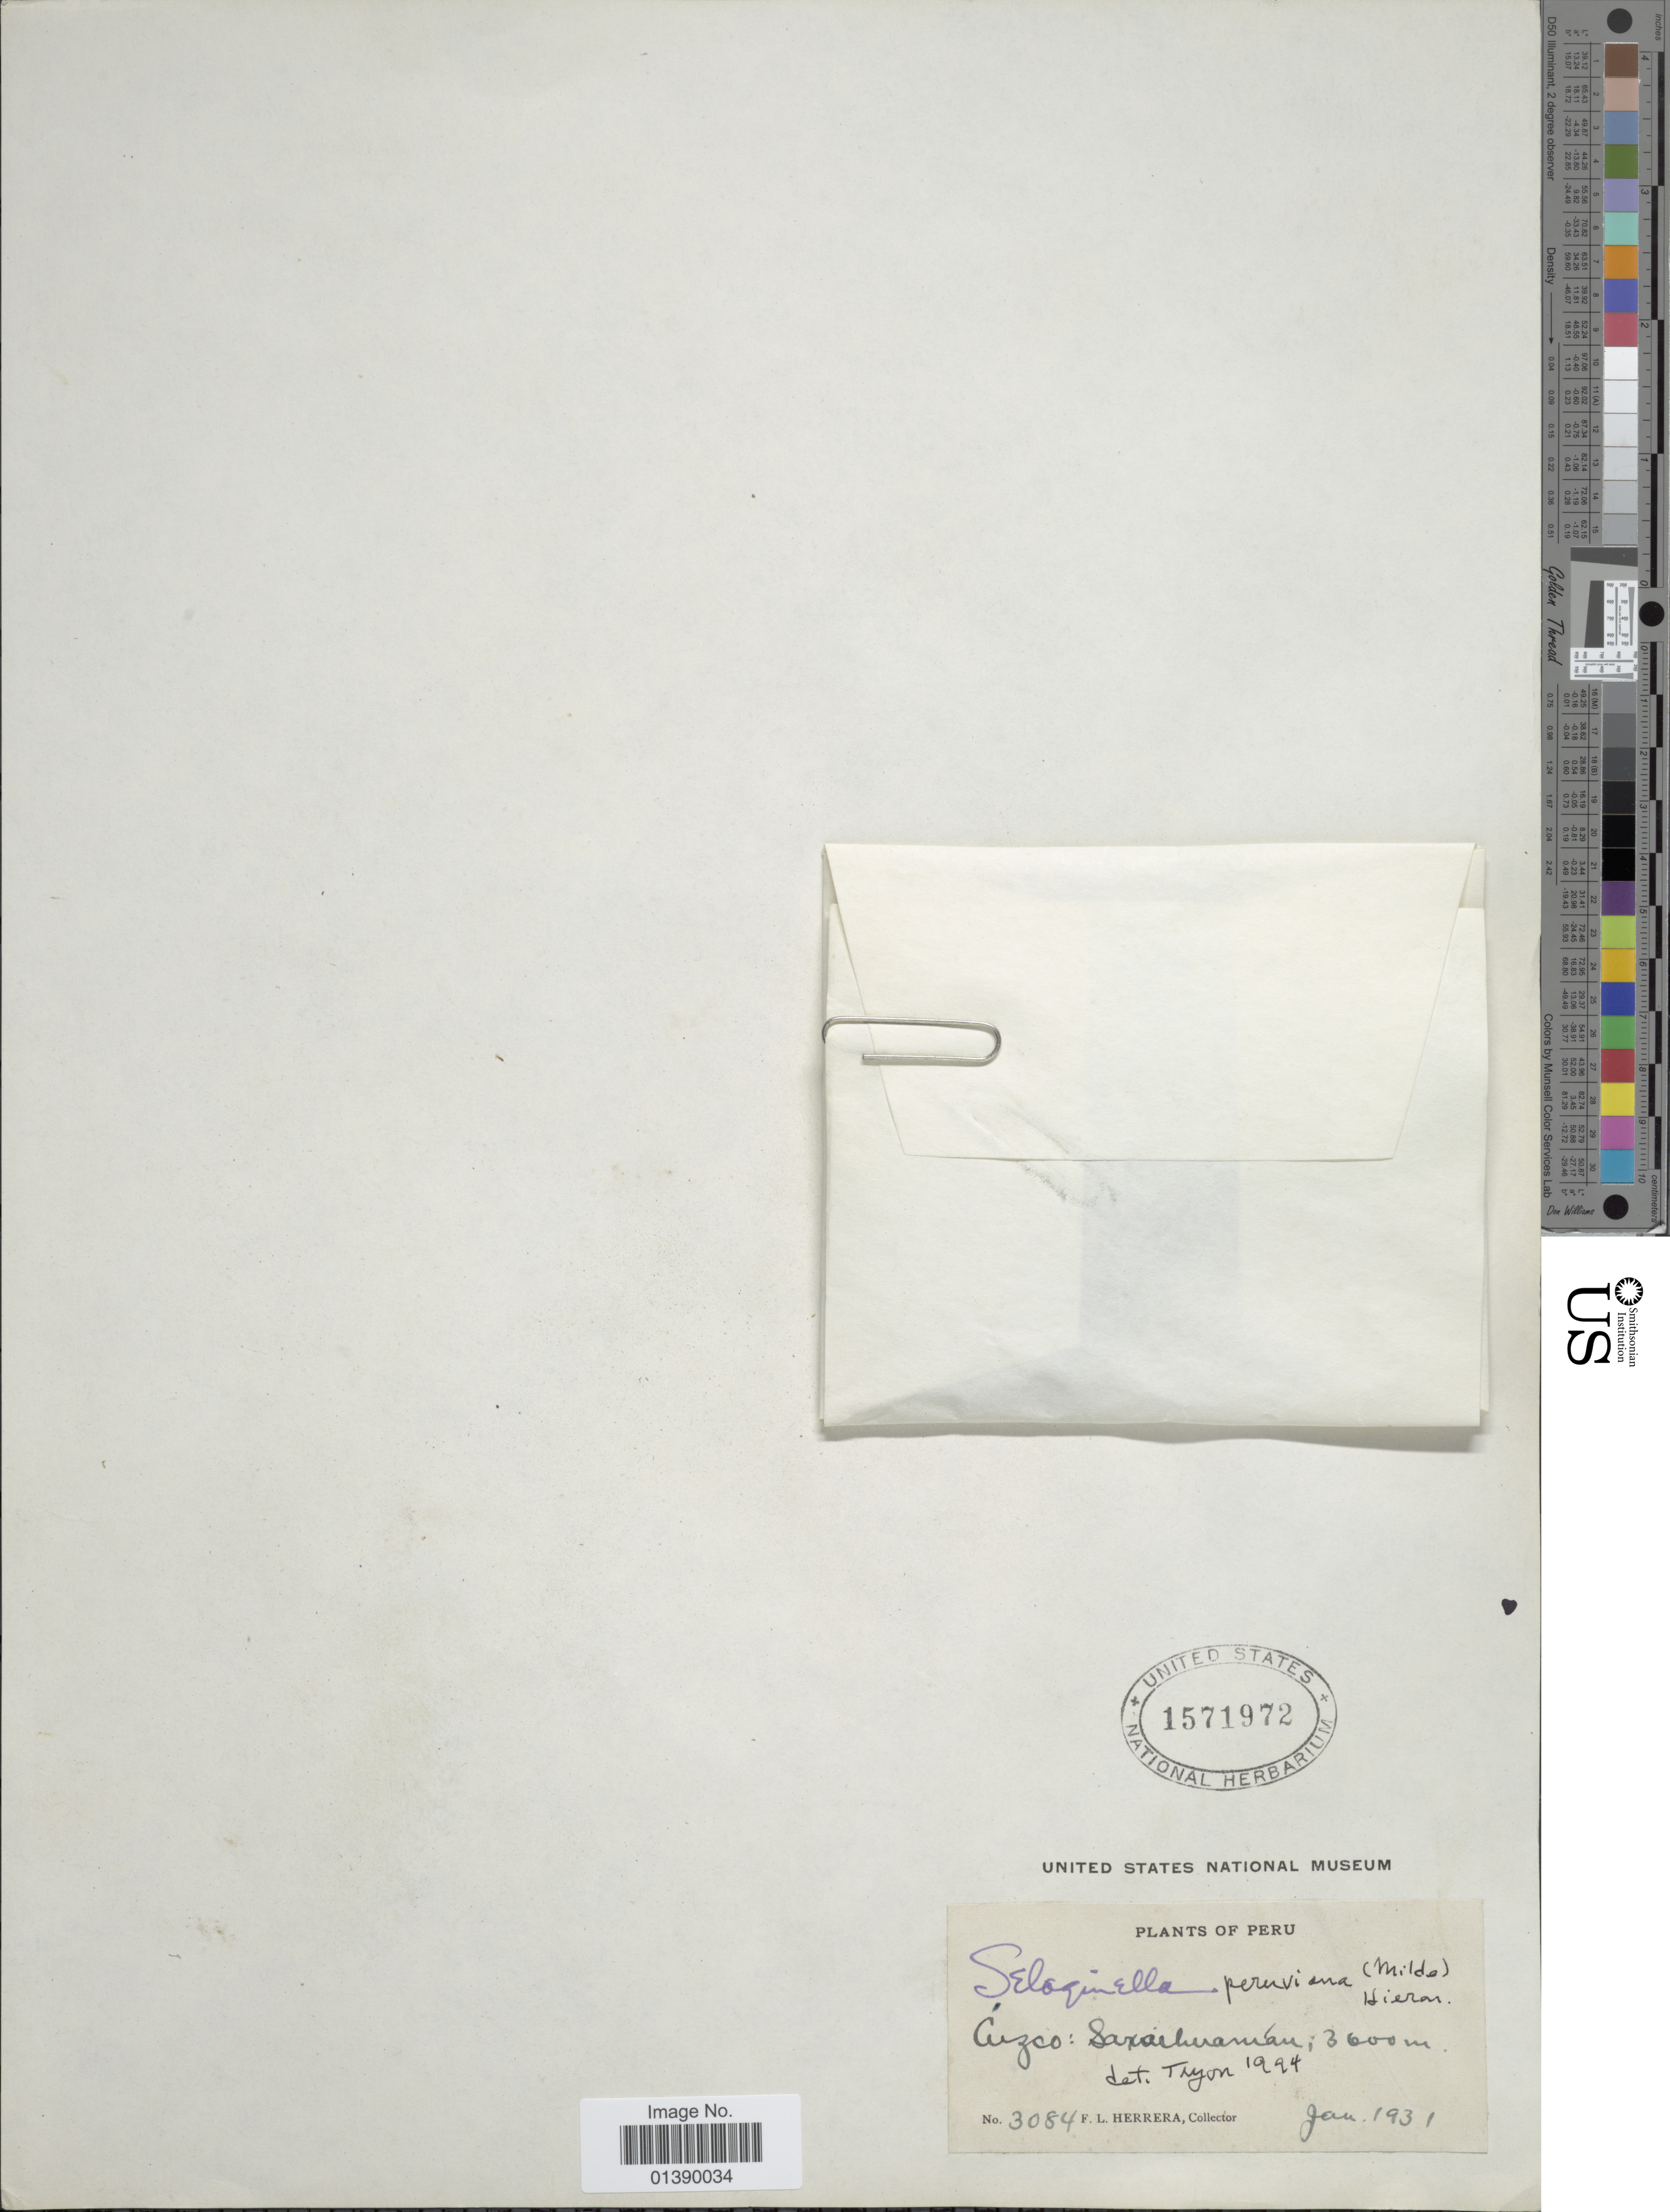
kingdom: Plantae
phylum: Tracheophyta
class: Lycopodiopsida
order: Selaginellales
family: Selaginellaceae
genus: Selaginella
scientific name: Selaginella anceps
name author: (C. Presl)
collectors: F. L. Herrera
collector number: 3084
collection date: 1931-01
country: Peru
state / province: Cusco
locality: Saxaihuaman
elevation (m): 3000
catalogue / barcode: US 1571972